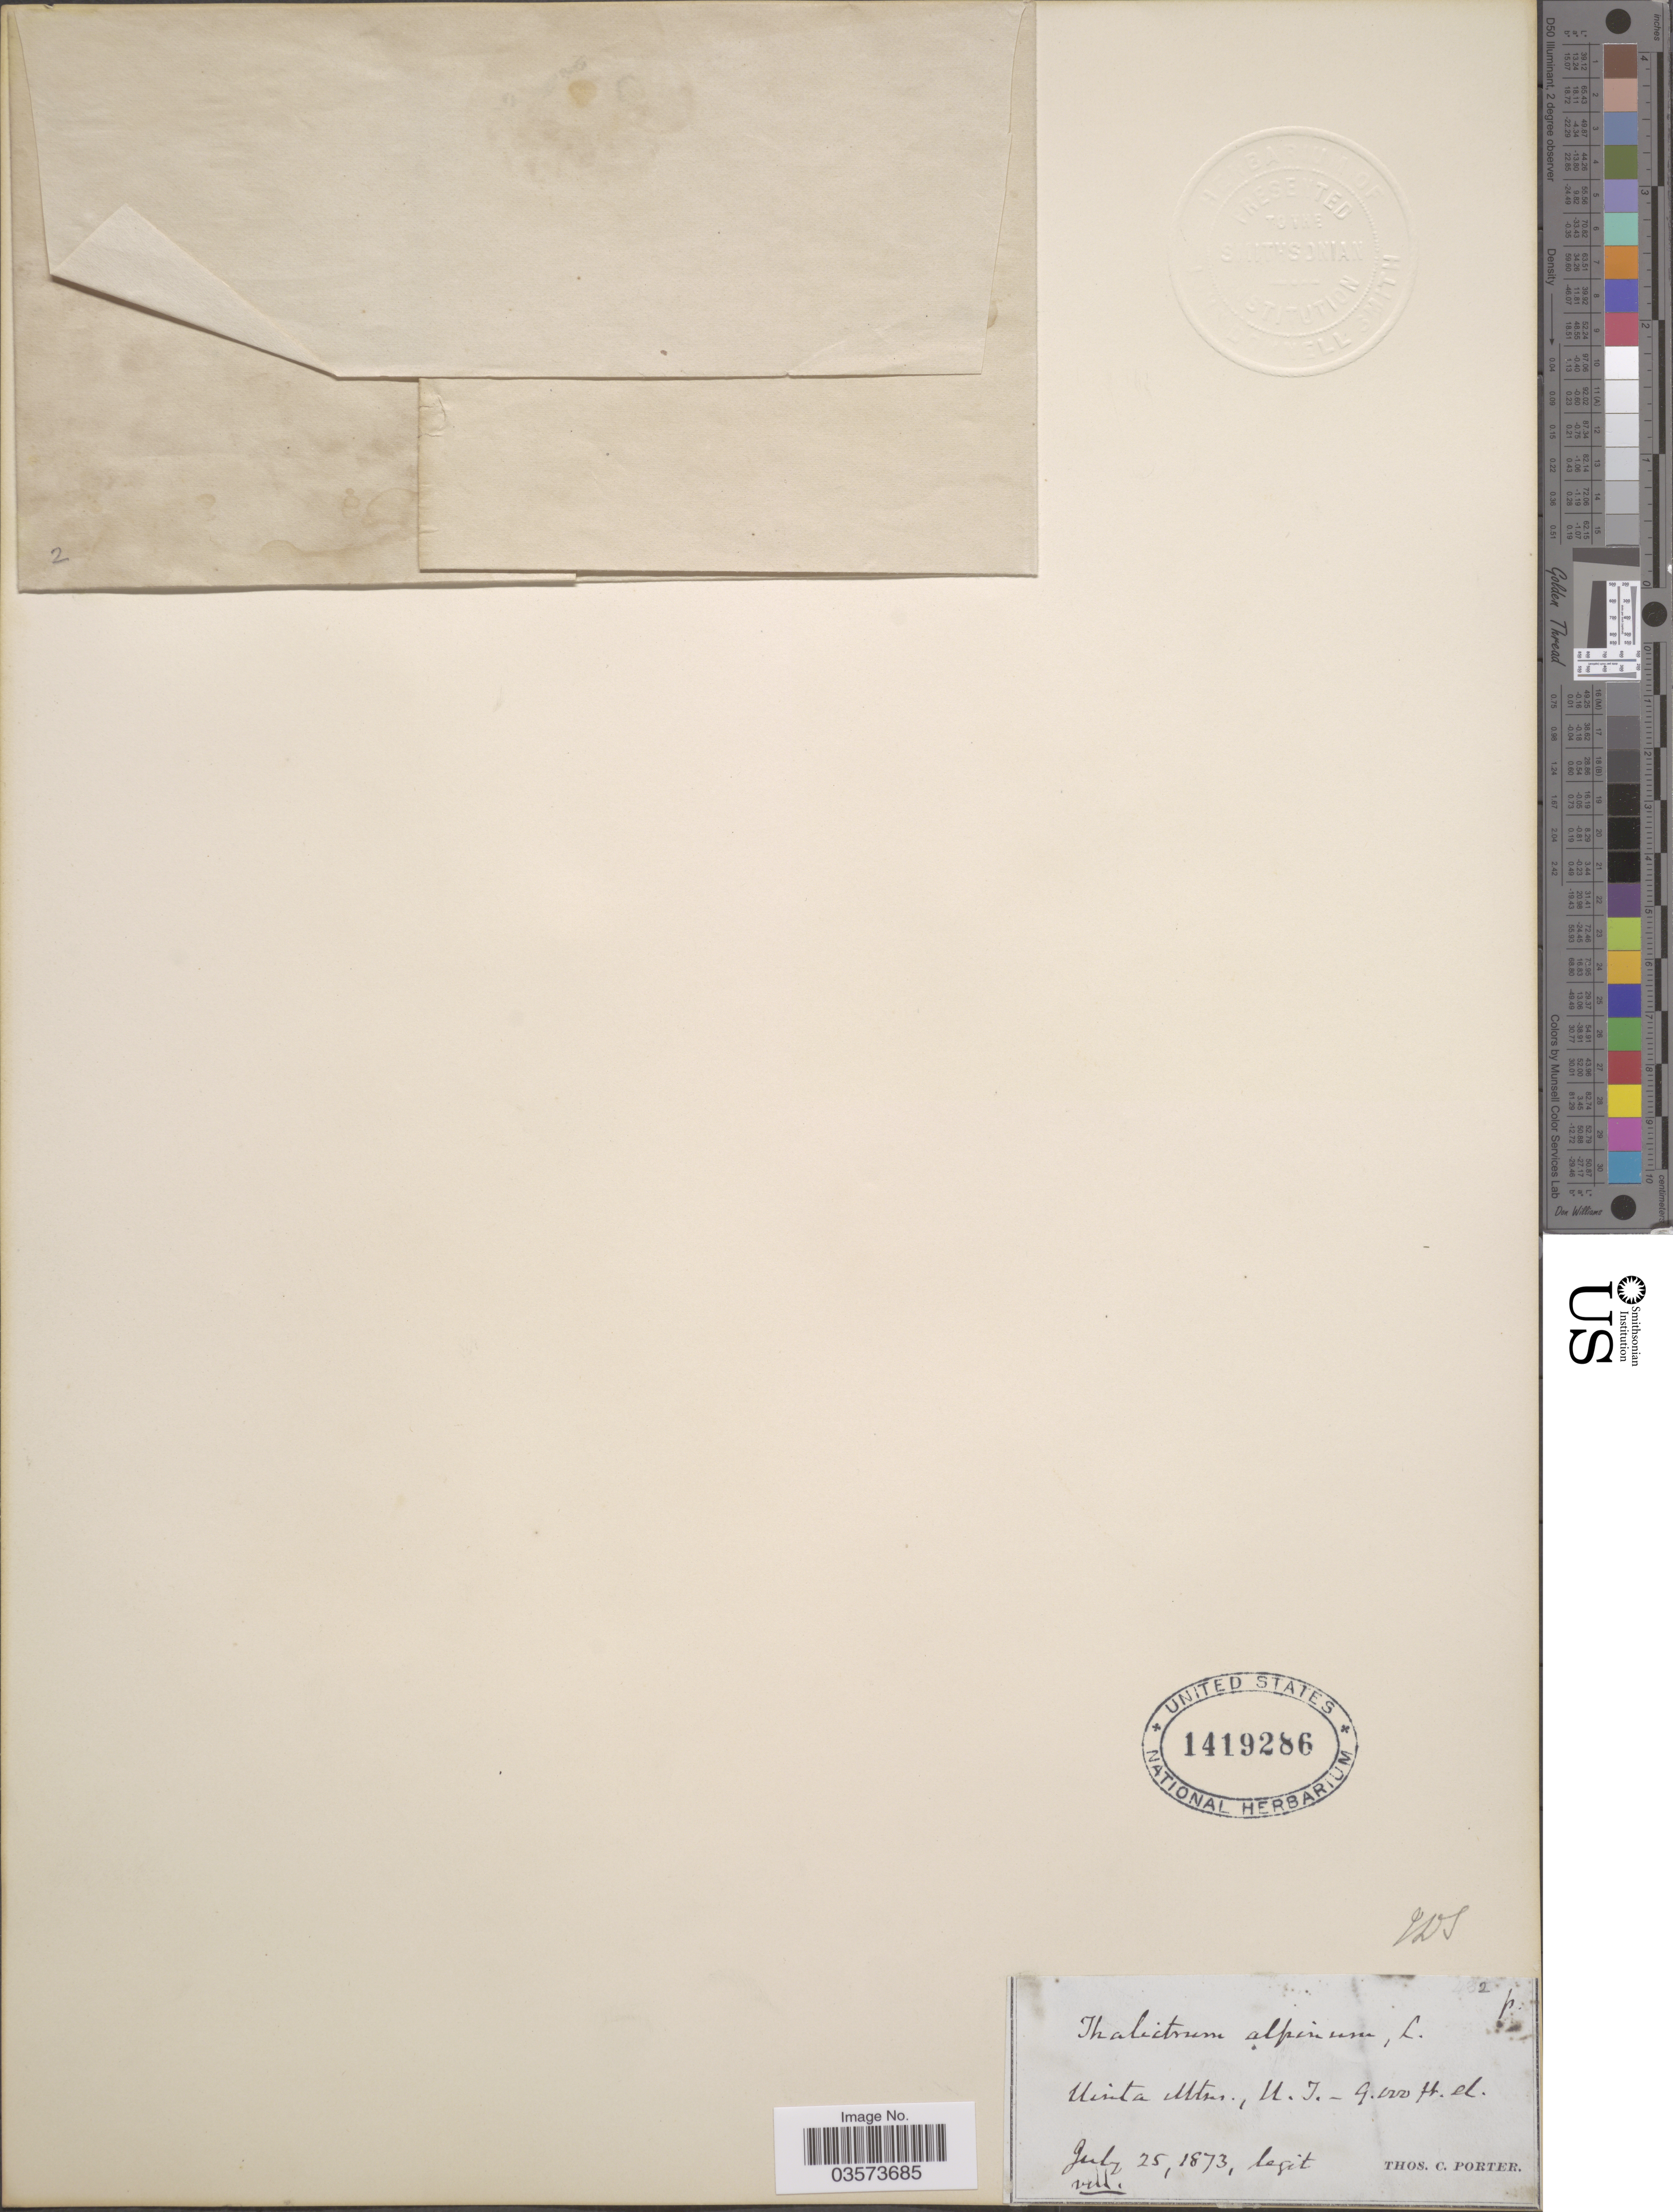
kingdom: Plantae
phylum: Tracheophyta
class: Magnoliopsida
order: Ranunculales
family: Ranunculaceae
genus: Thalictrum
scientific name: Thalictrum alpinum var. hebetum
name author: B. Boivin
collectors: T. Porter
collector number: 432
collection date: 1873-07-25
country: United States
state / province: New Jersey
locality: Uinta Mtns.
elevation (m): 2743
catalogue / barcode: US 1419286